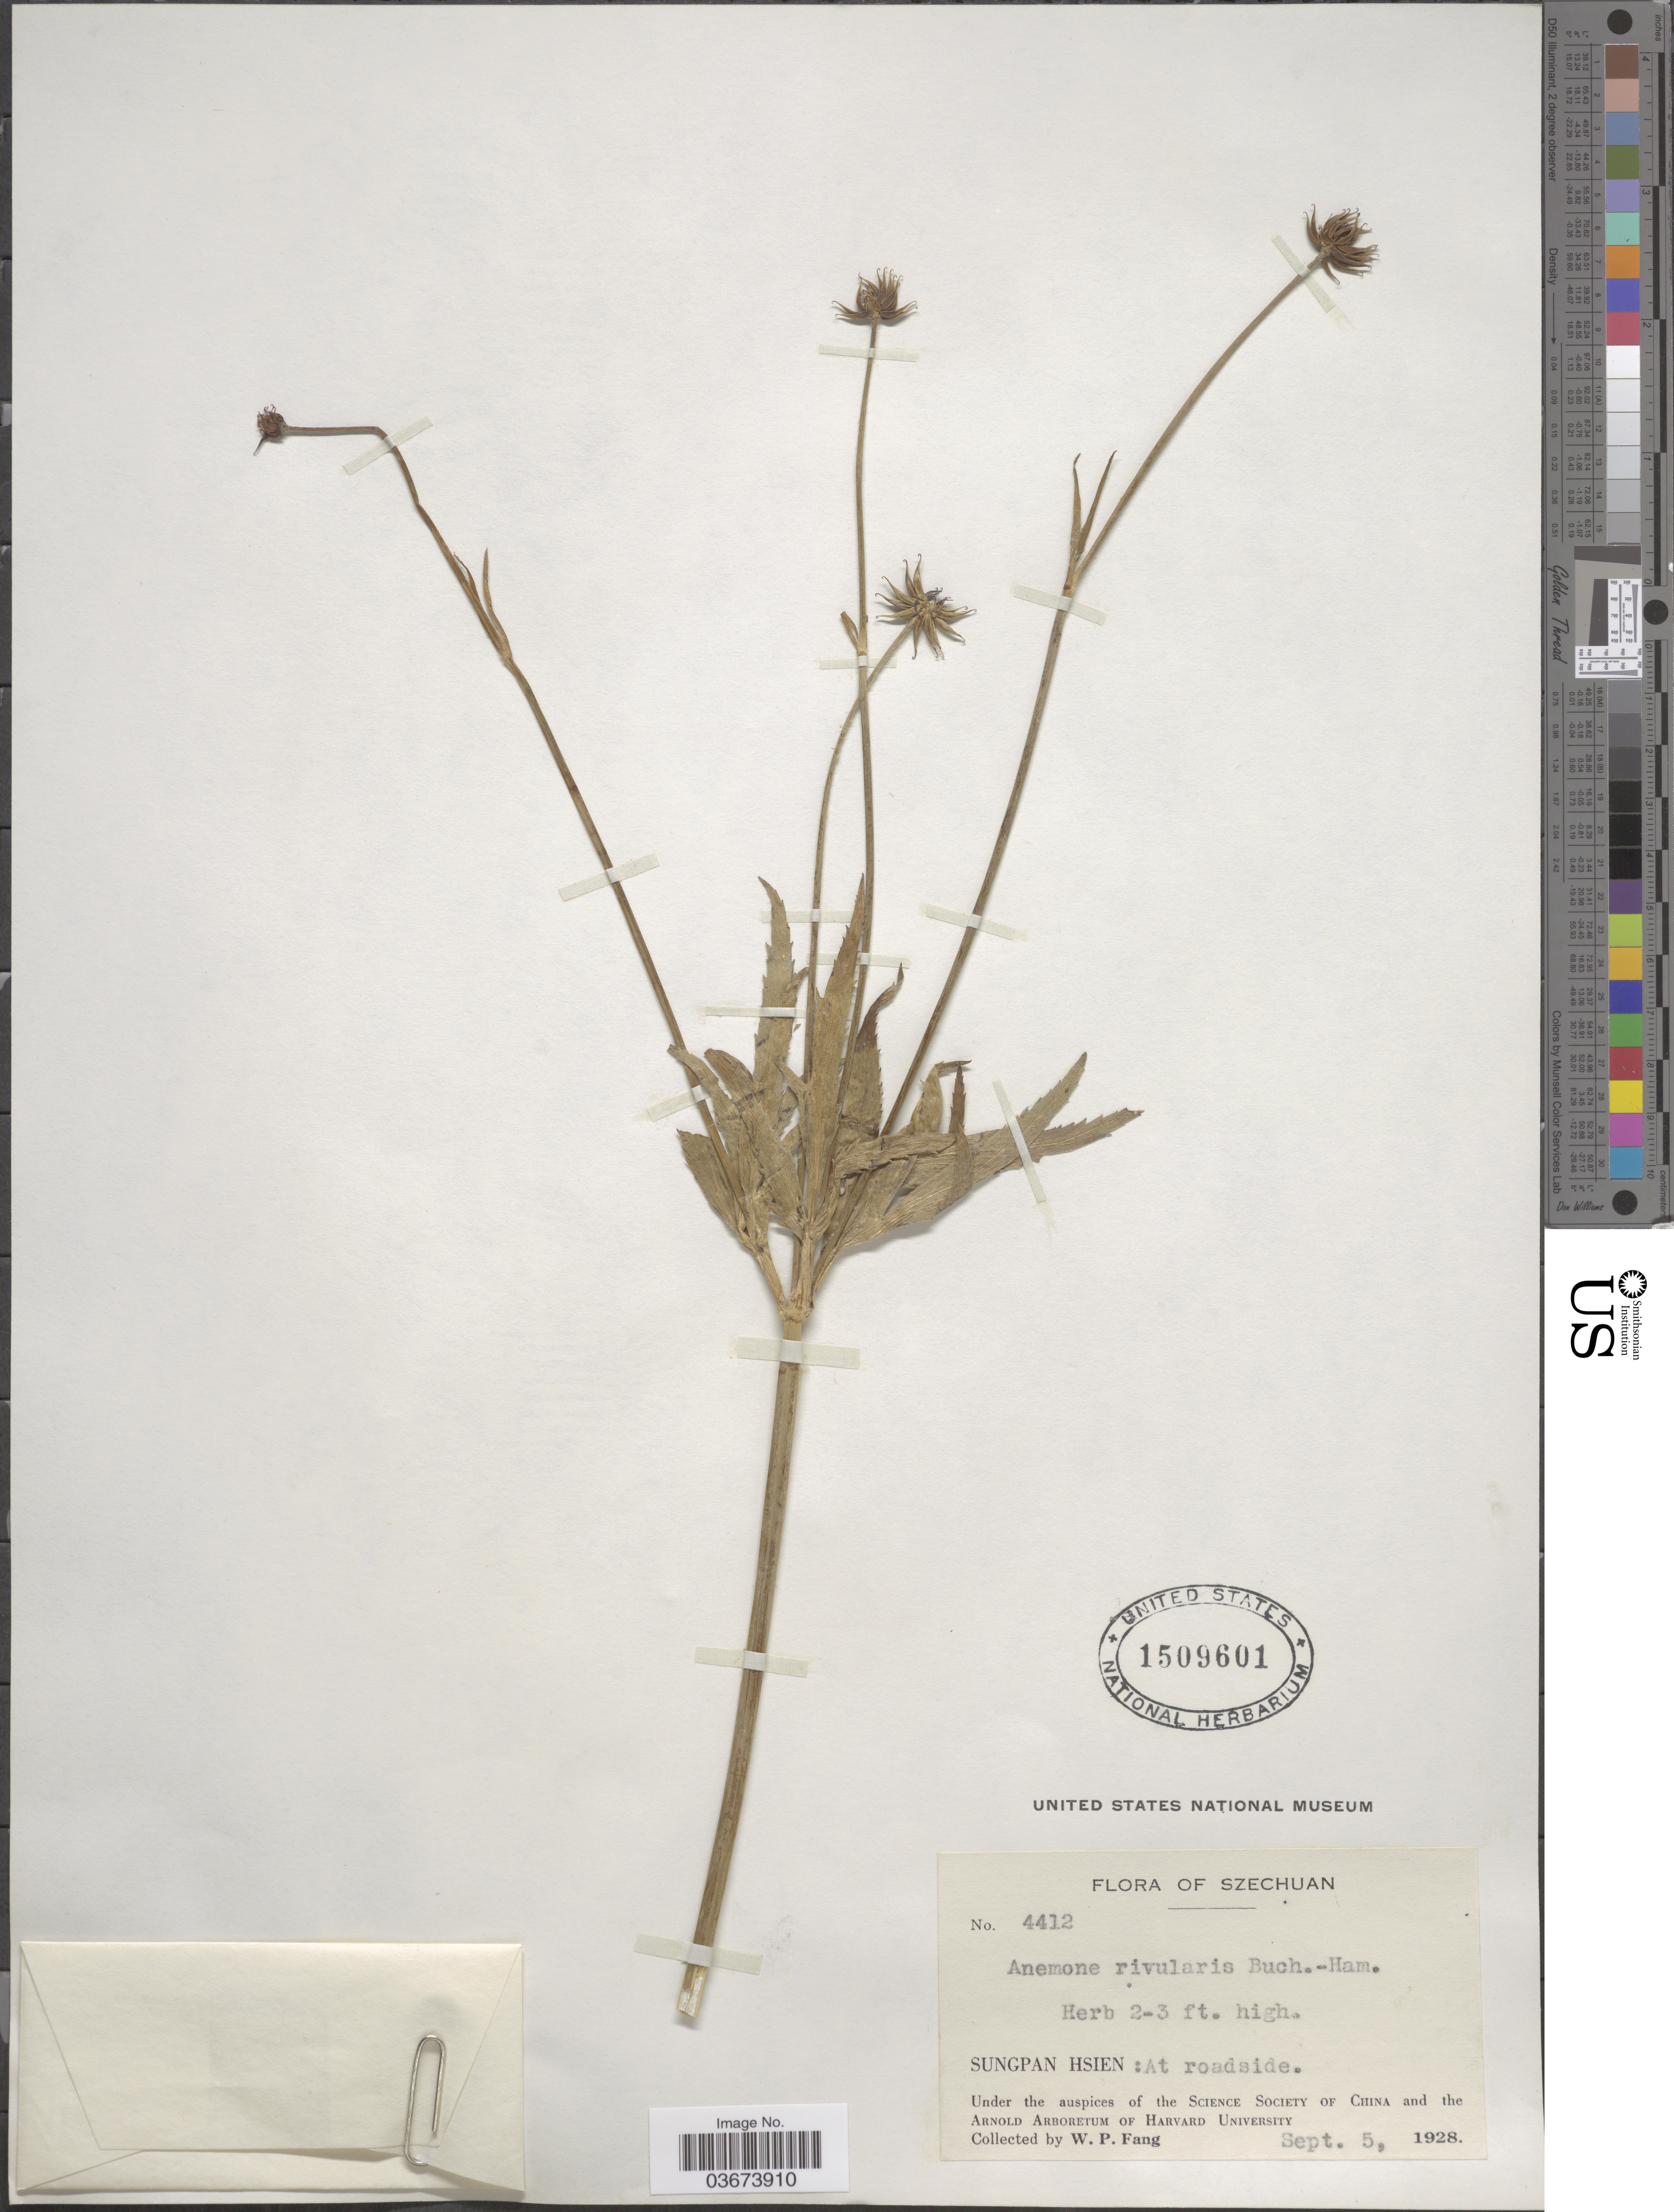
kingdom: Plantae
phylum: Tracheophyta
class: Magnoliopsida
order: Ranunculales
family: Ranunculaceae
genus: Anemone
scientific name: Anemone rivularis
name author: Buch.-Ham. ex DC.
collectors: W. P. Fang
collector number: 4412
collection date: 1928-09-05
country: China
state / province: Sichuan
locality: Sungpan Hsien.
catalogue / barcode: US 1509601